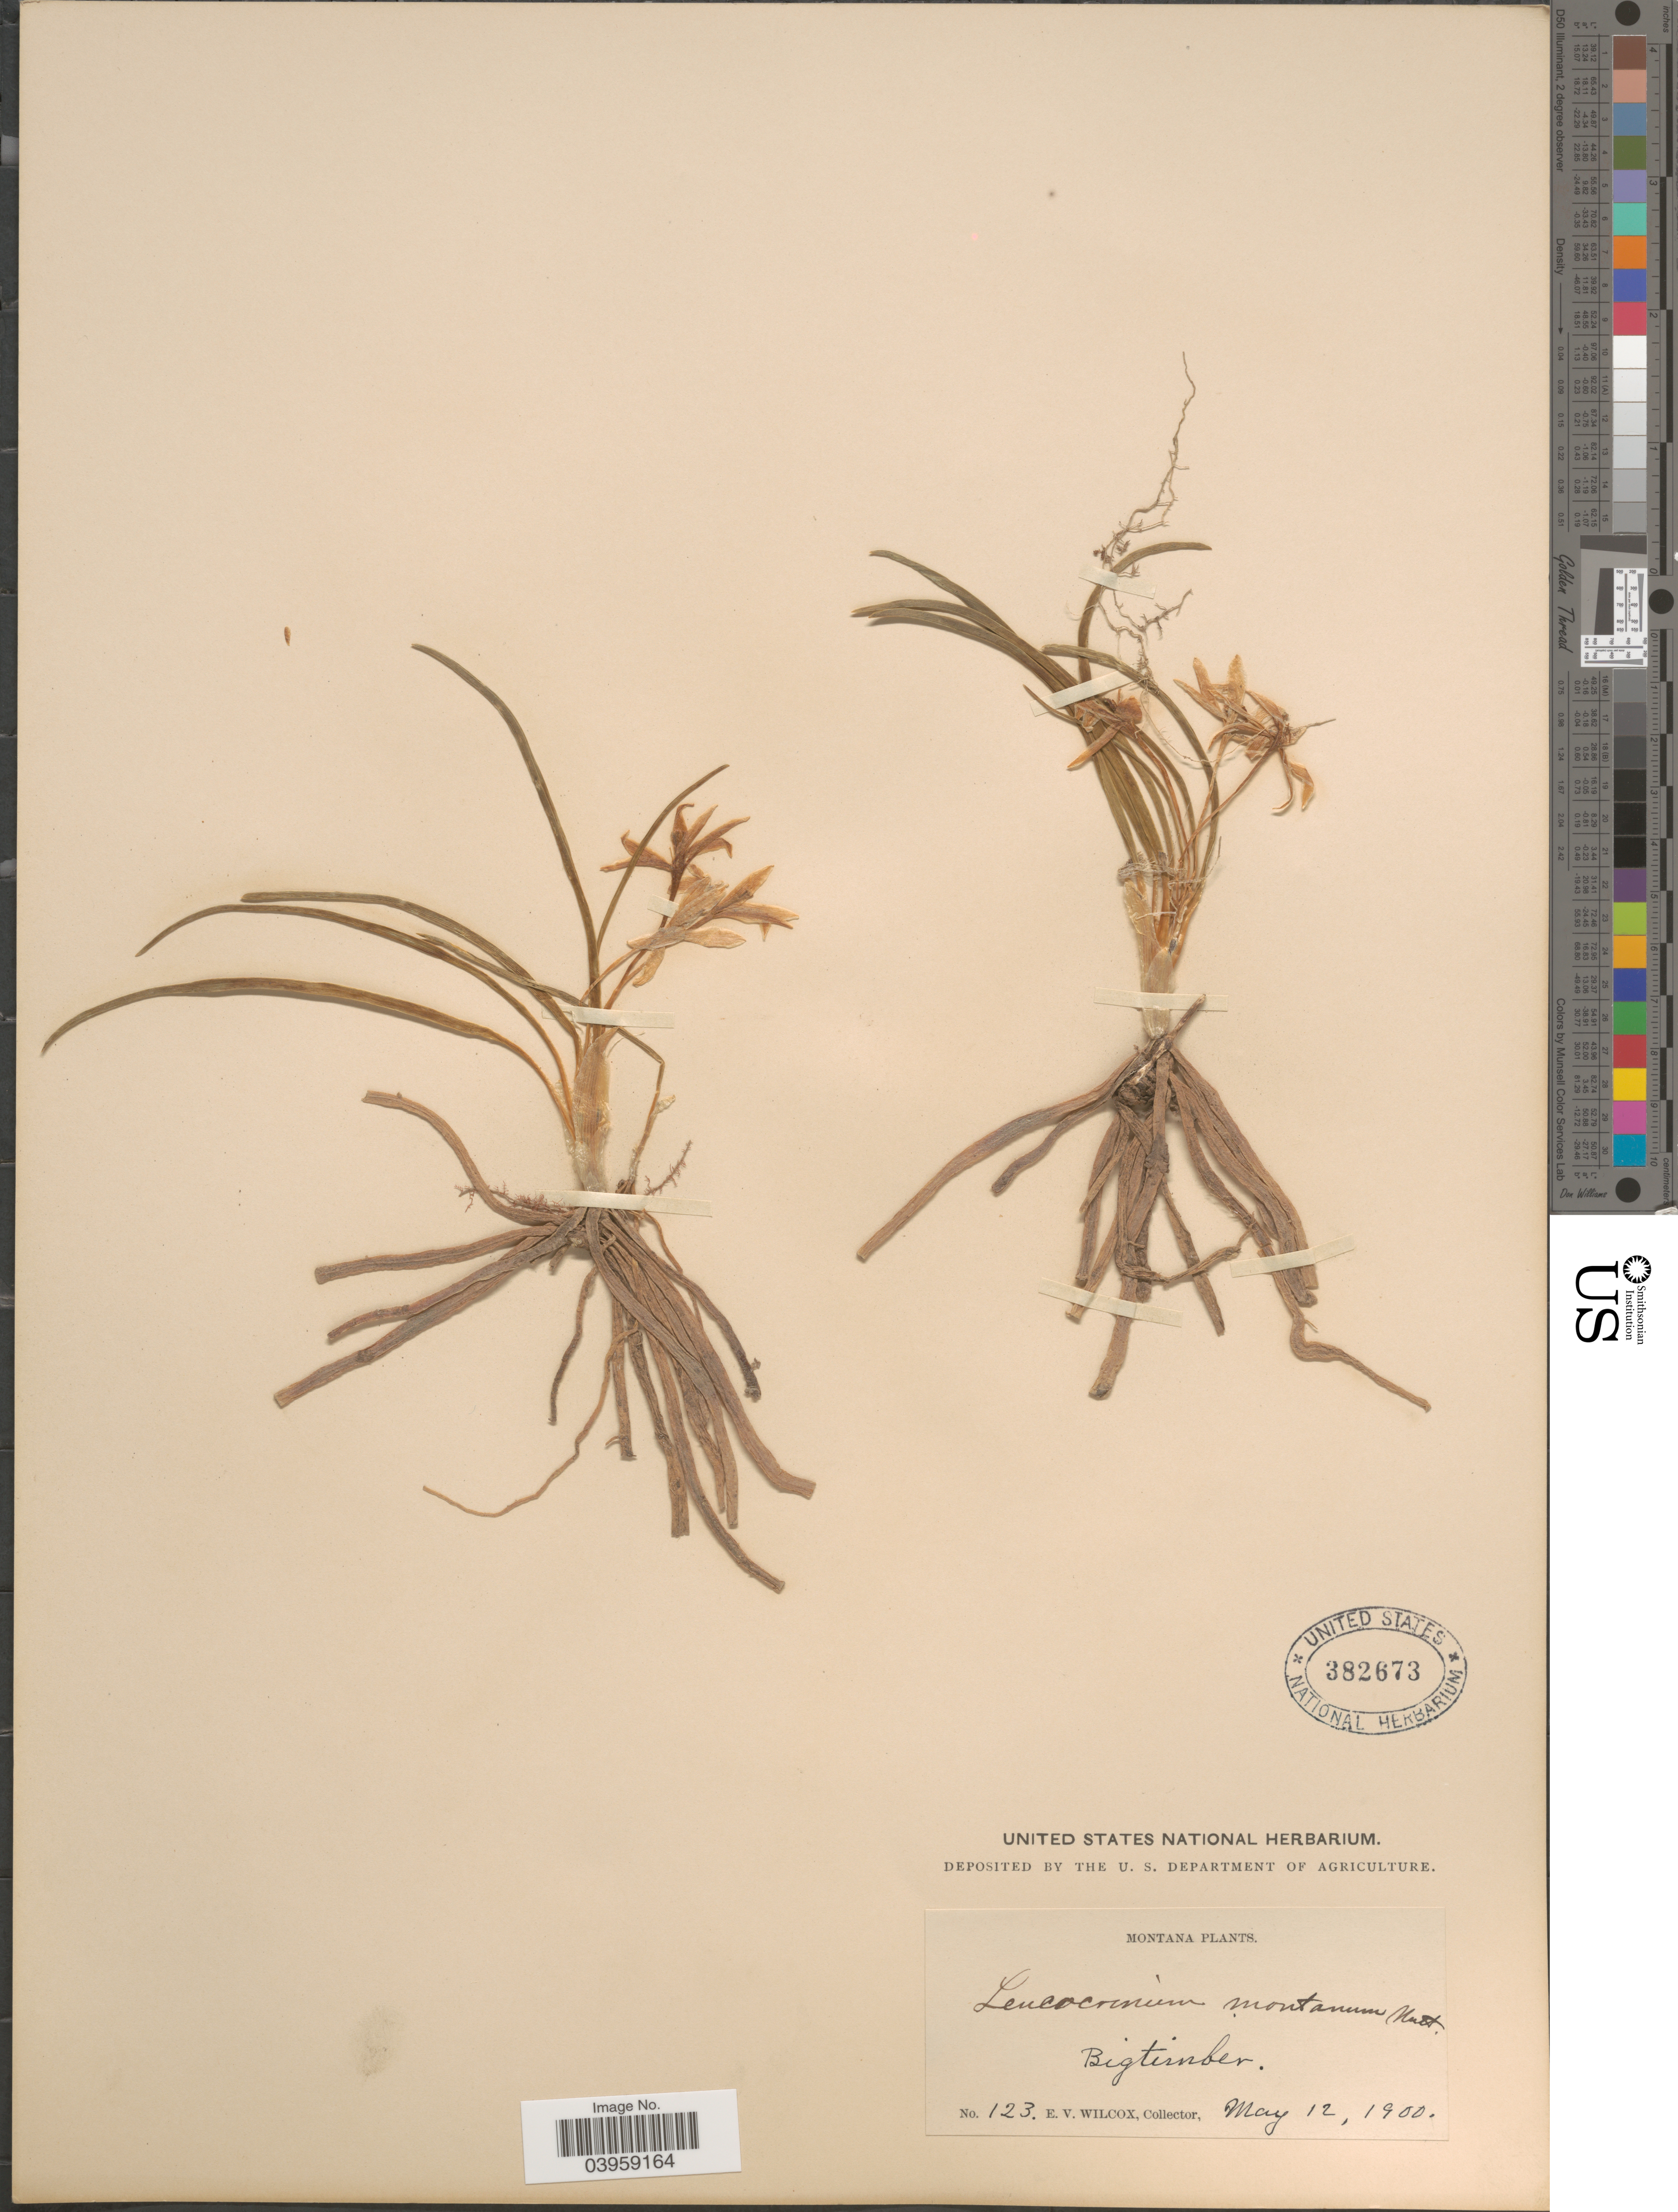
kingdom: Plantae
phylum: Tracheophyta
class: Liliopsida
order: Asparagales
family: Asparagaceae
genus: Leucocrinum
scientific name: Leucocrinum montanum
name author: Nutt.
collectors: E. V. Wilcox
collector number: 123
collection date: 1900-05-12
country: United States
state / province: Montana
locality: Bigtimber.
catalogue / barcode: US 382673